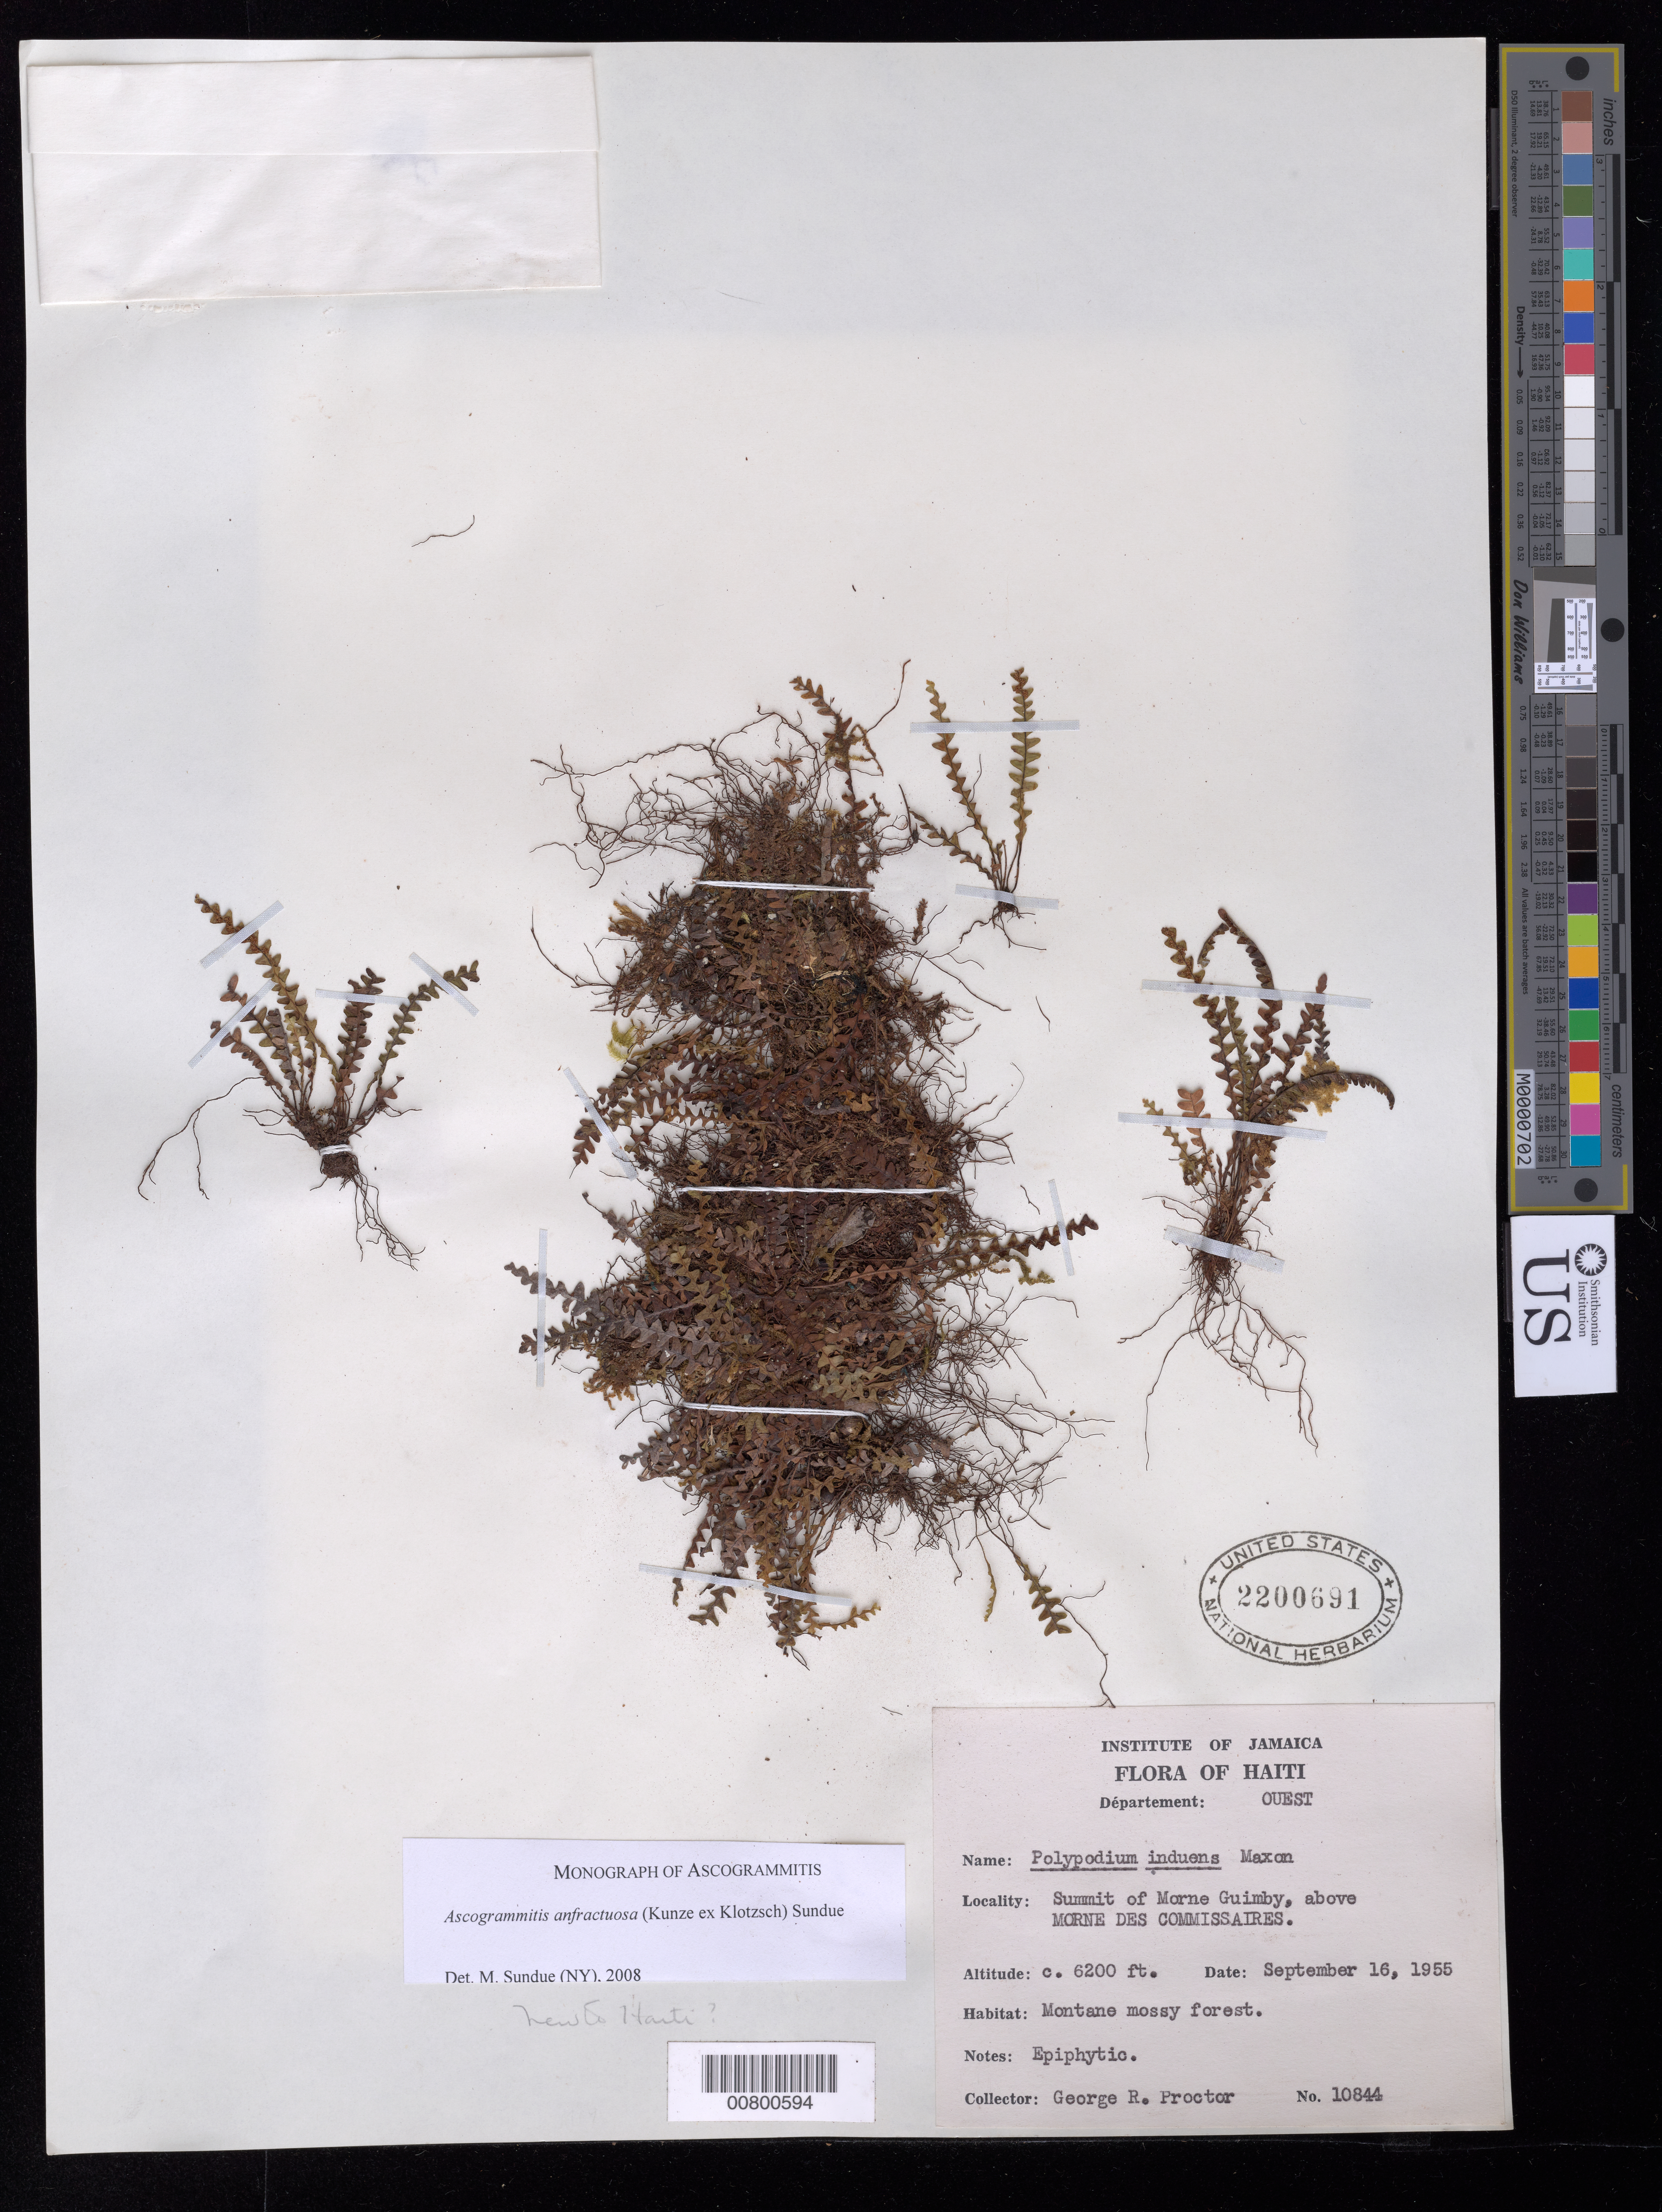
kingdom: Plantae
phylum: Tracheophyta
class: Polypodiopsida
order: Polypodiales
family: Polypodiaceae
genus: Ascogrammitis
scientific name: Ascogrammitis anfractuosa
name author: (Kunze ex Klotzsch) Sundue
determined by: Sundue, Michael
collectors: G. R. Proctor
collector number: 10844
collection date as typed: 16 Sep 1955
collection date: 1955-09-16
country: Haiti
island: Hispaniola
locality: Morne Guimby summit, above Morne des Commissaires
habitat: Montane mossy forest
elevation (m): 1890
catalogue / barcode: US 2200691